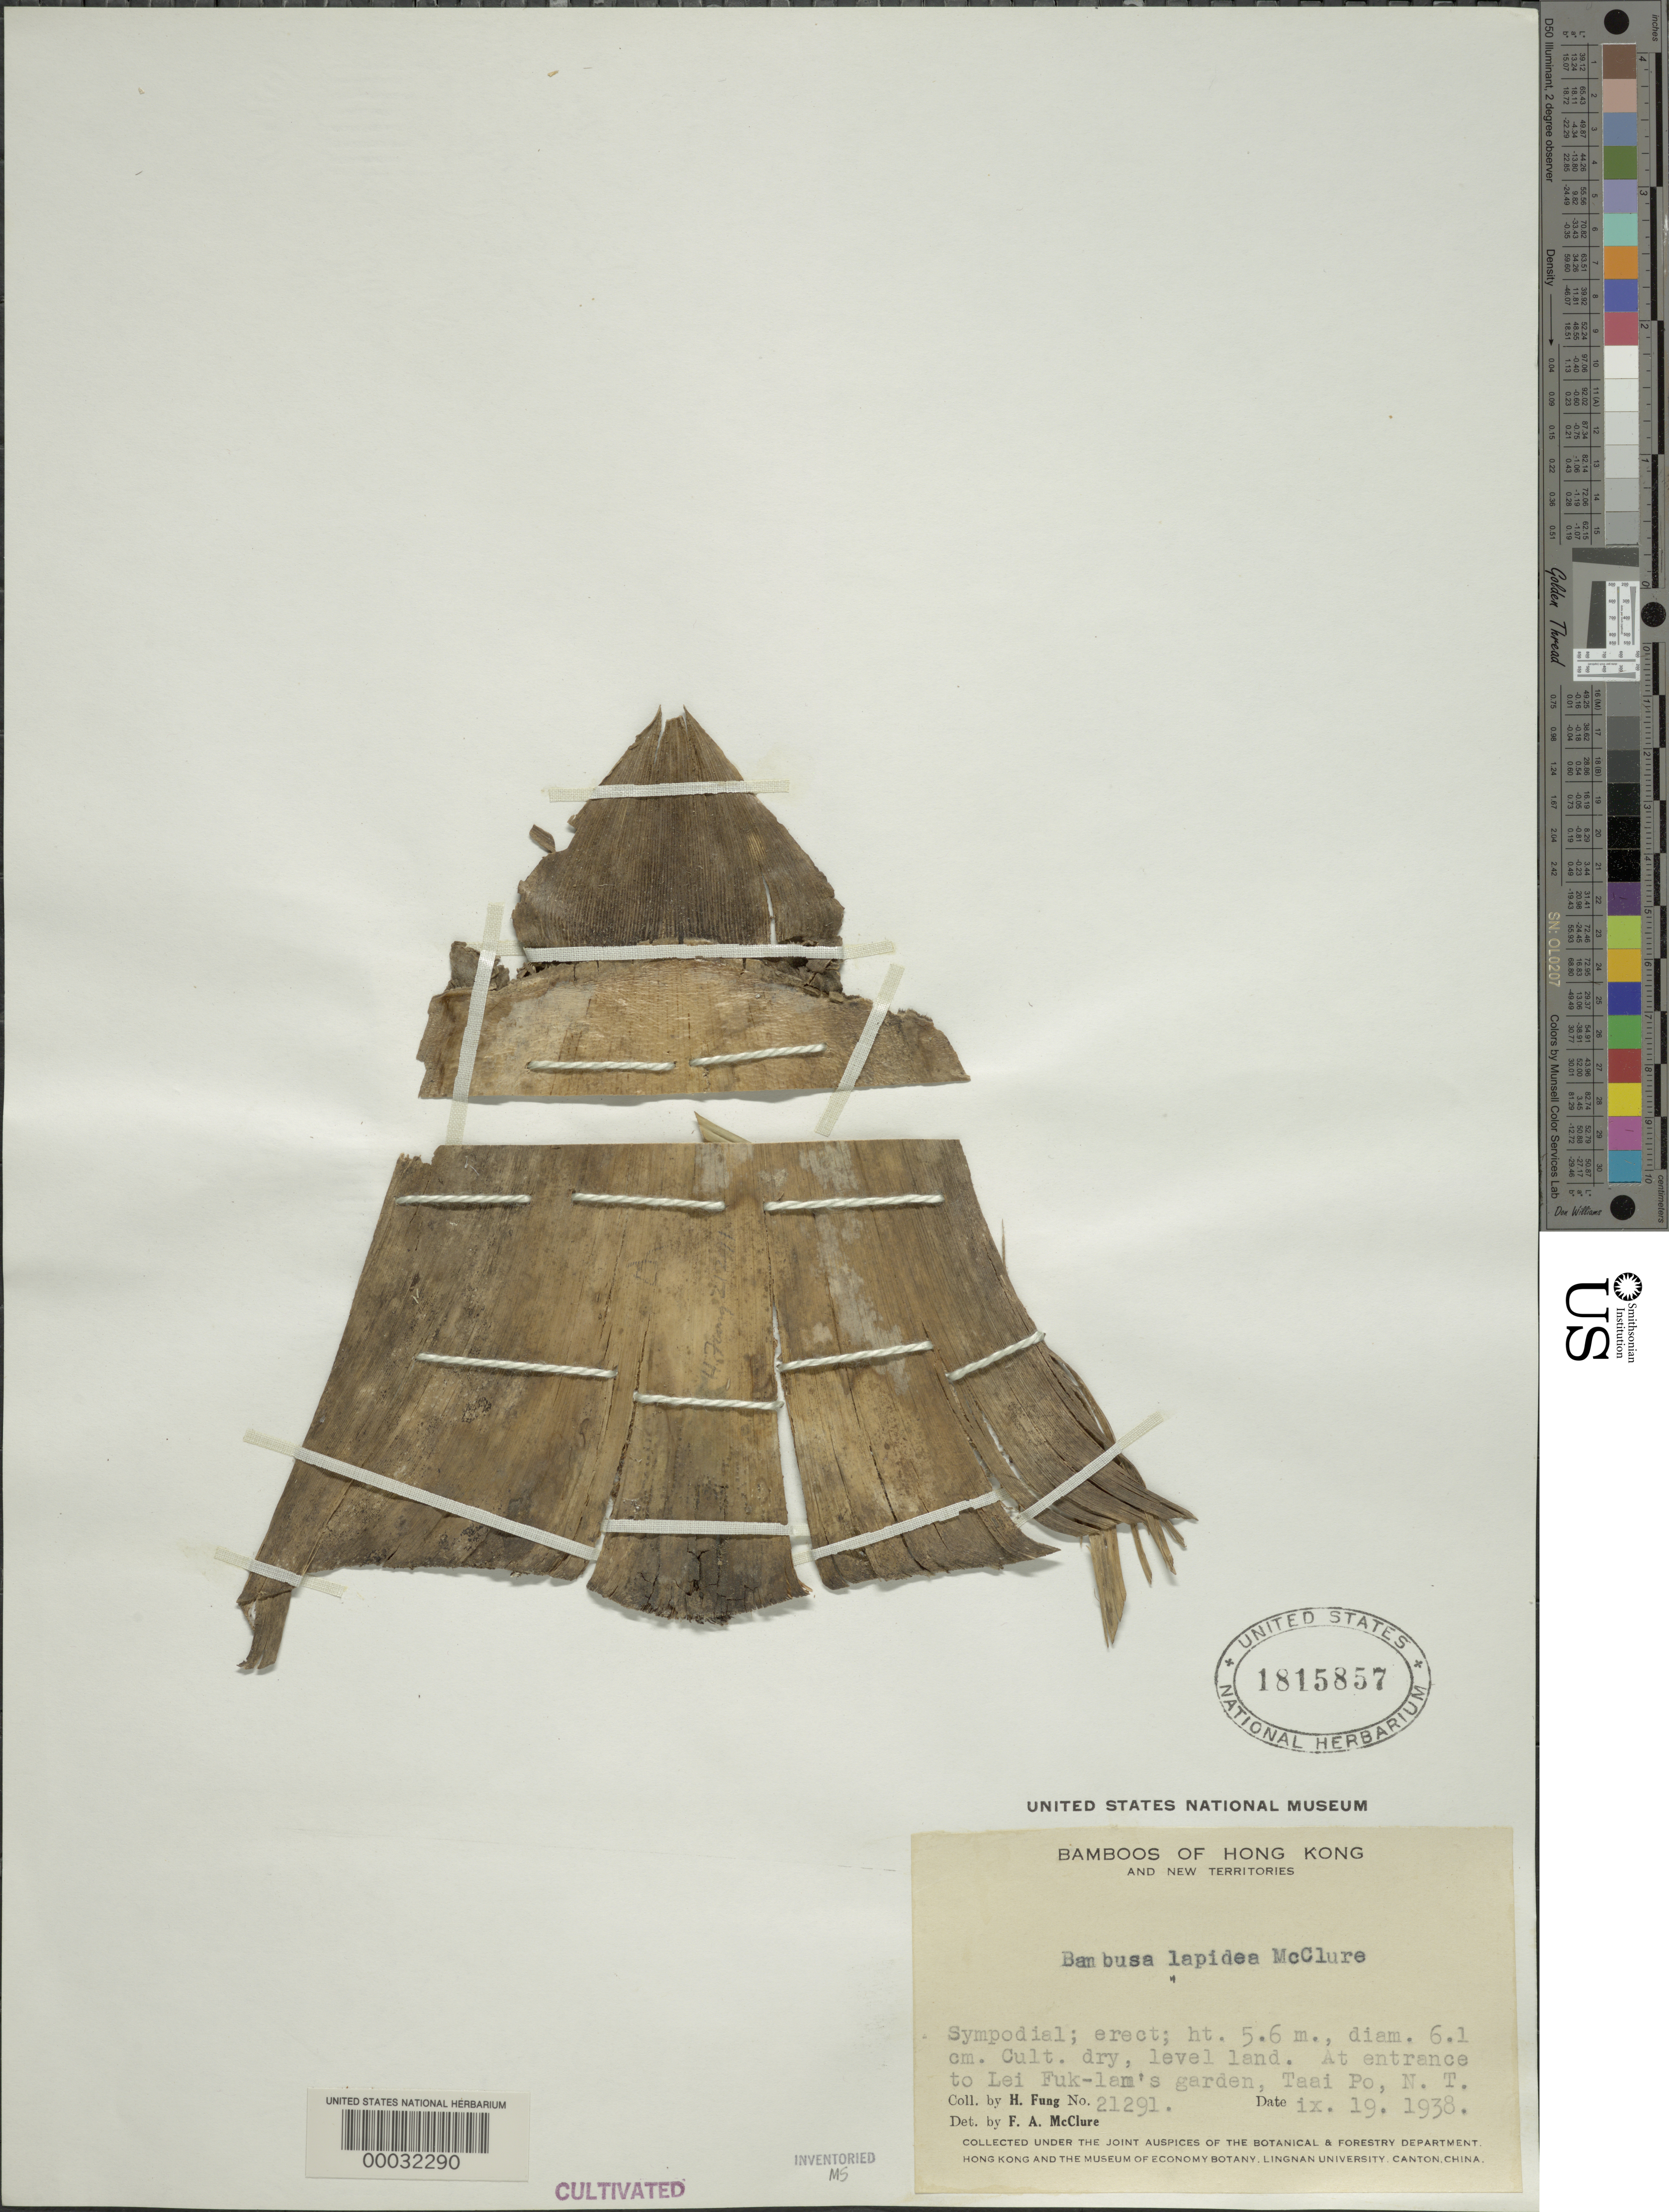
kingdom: Plantae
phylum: Tracheophyta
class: Liliopsida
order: Poales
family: Poaceae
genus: Bambusa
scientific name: Bambusa lapidea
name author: McClure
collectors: H. L. Fung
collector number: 21291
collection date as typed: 19 Nov 1938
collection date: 1938-11-19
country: China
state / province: Hong Kong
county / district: New Territories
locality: Lei fuk-lam's garden, taai po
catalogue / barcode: US 1815857